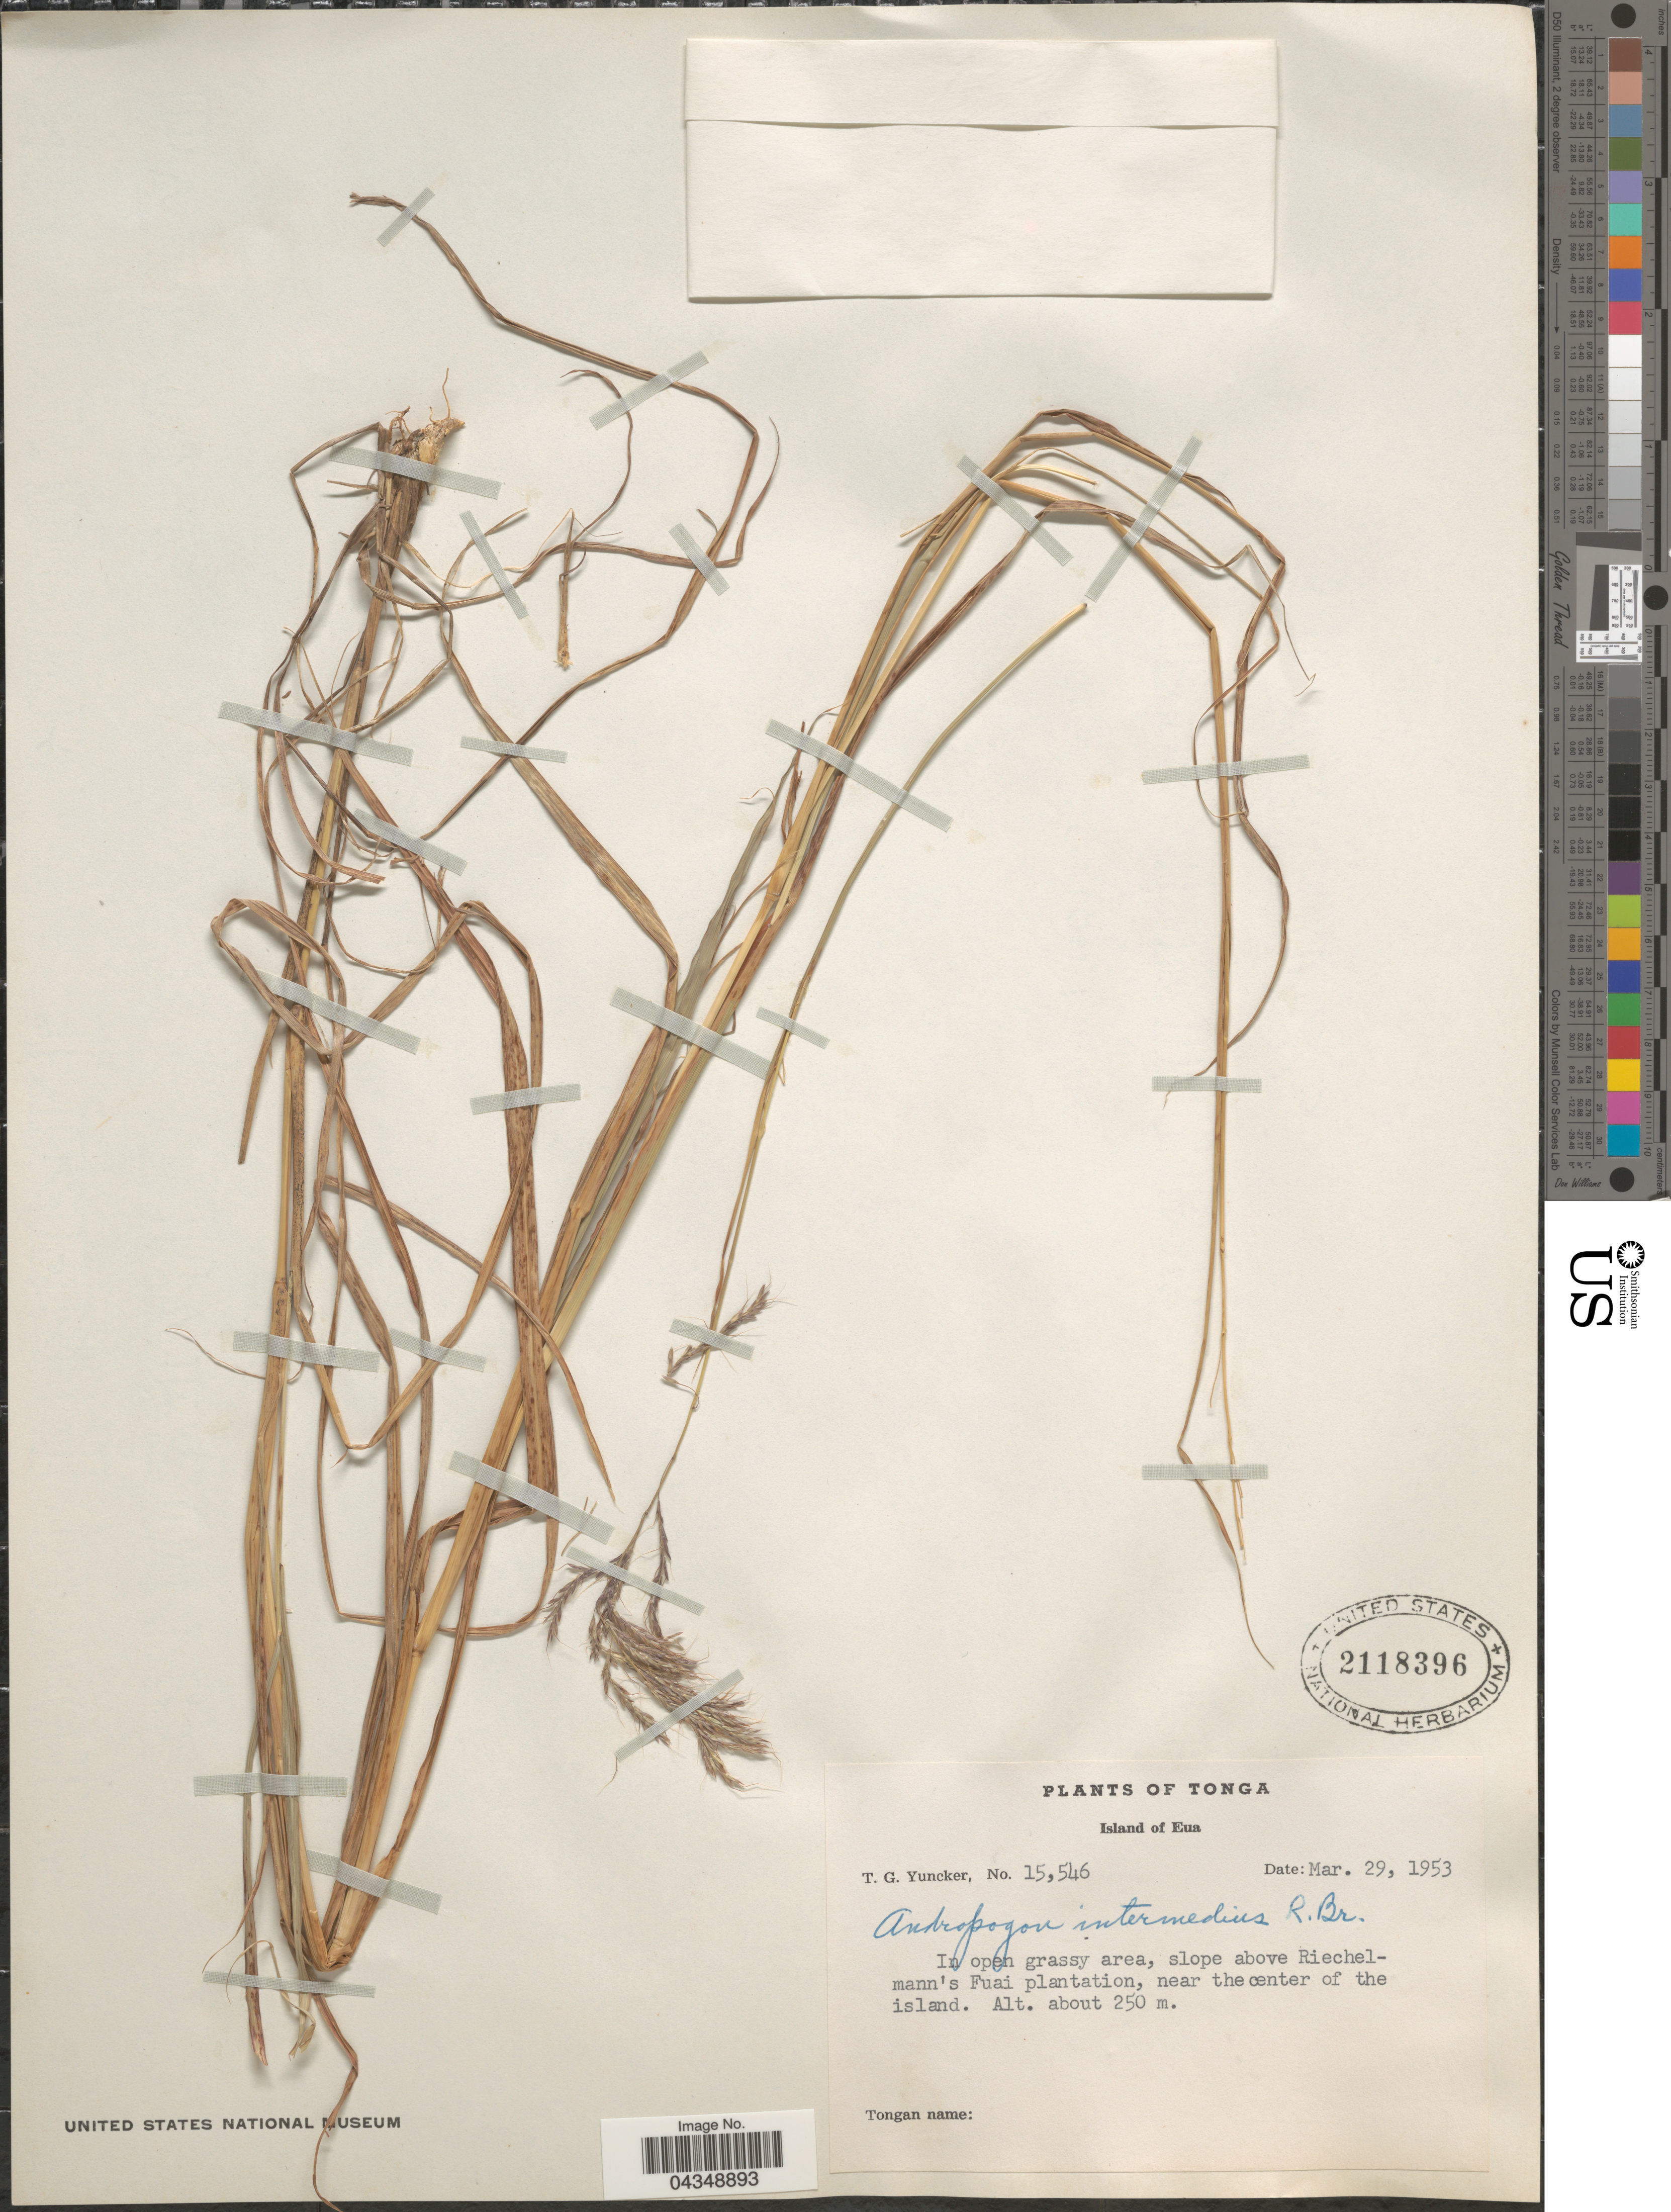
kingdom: Plantae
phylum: Tracheophyta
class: Liliopsida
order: Poales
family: Poaceae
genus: Bothriochloa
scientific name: Bothriochloa bladhii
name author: (Retz.) S.T. Blake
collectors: T. G. Yuncker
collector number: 15546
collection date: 1953-03-29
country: Tonga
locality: Island of Eua. In open grassy area, slope above Riechelmann's Fuai plantation, near the center of the island.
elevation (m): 250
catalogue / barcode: US 2118396